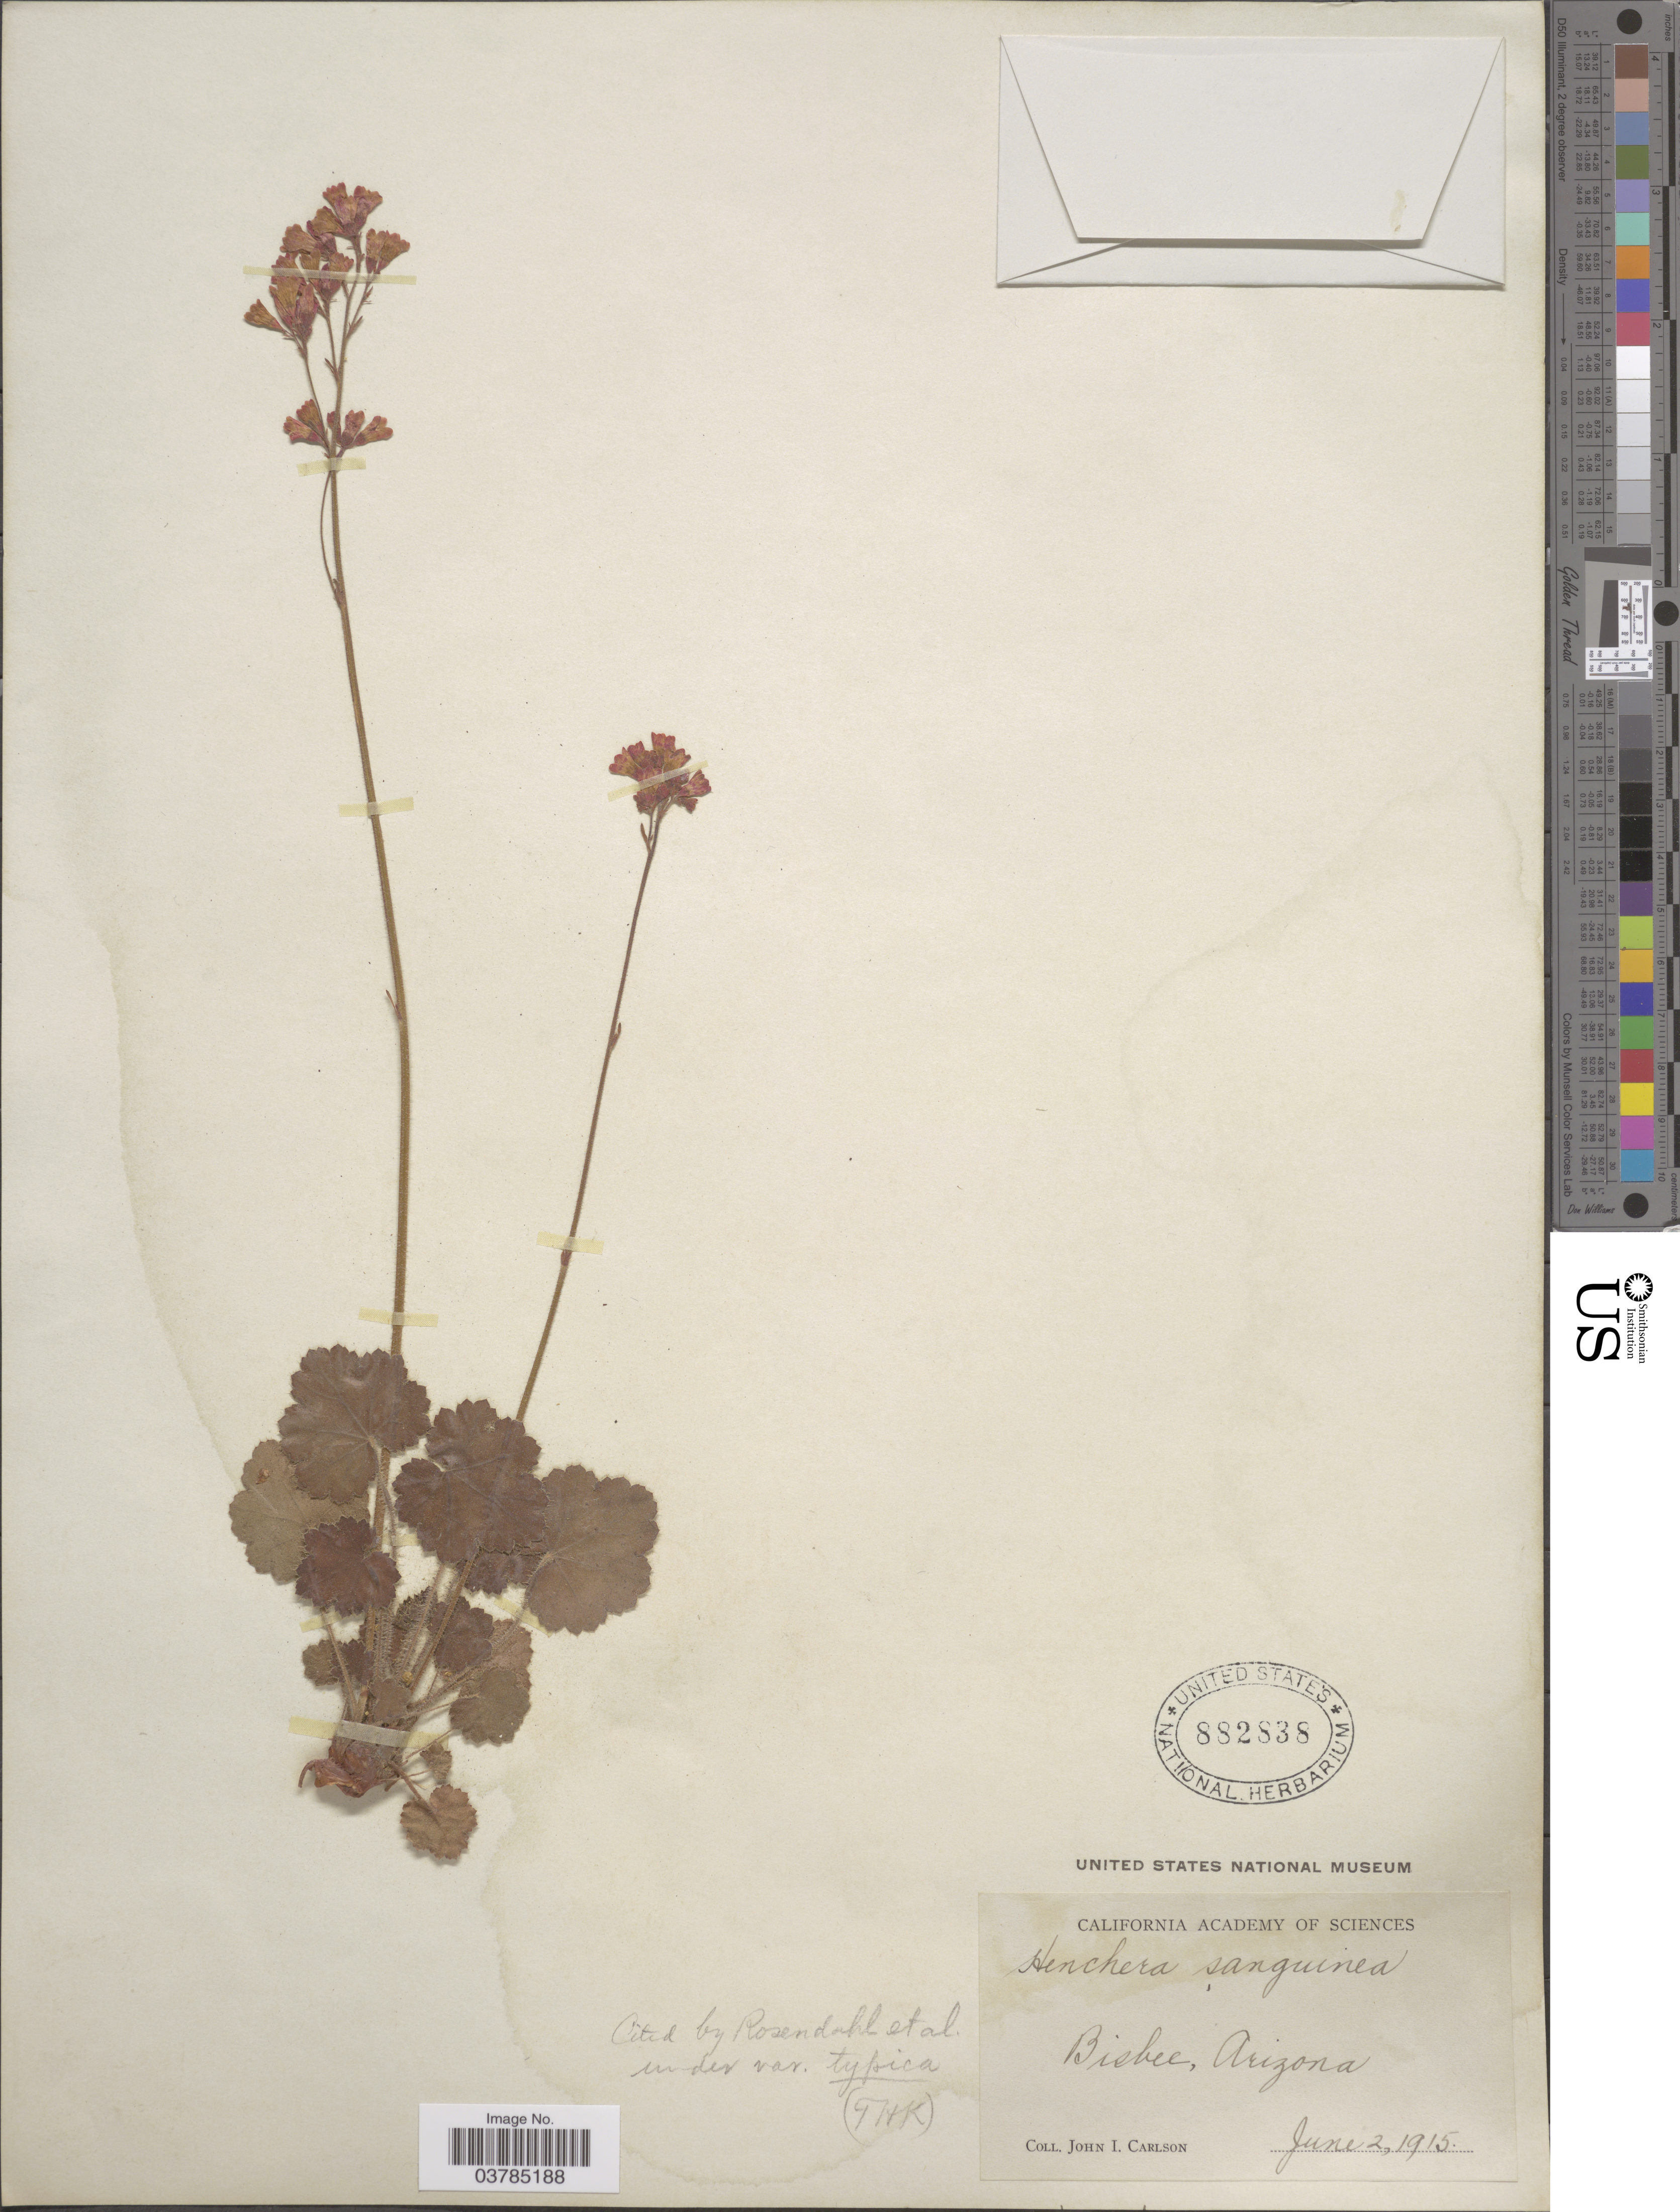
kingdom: Plantae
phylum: Tracheophyta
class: Magnoliopsida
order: Saxifragales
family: Saxifragaceae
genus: Heuchera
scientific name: Heuchera sanguinea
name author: Engelm.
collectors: J. Carlson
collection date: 1915-06-02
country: United States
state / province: Arizona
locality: Bisbee.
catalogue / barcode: US 882838